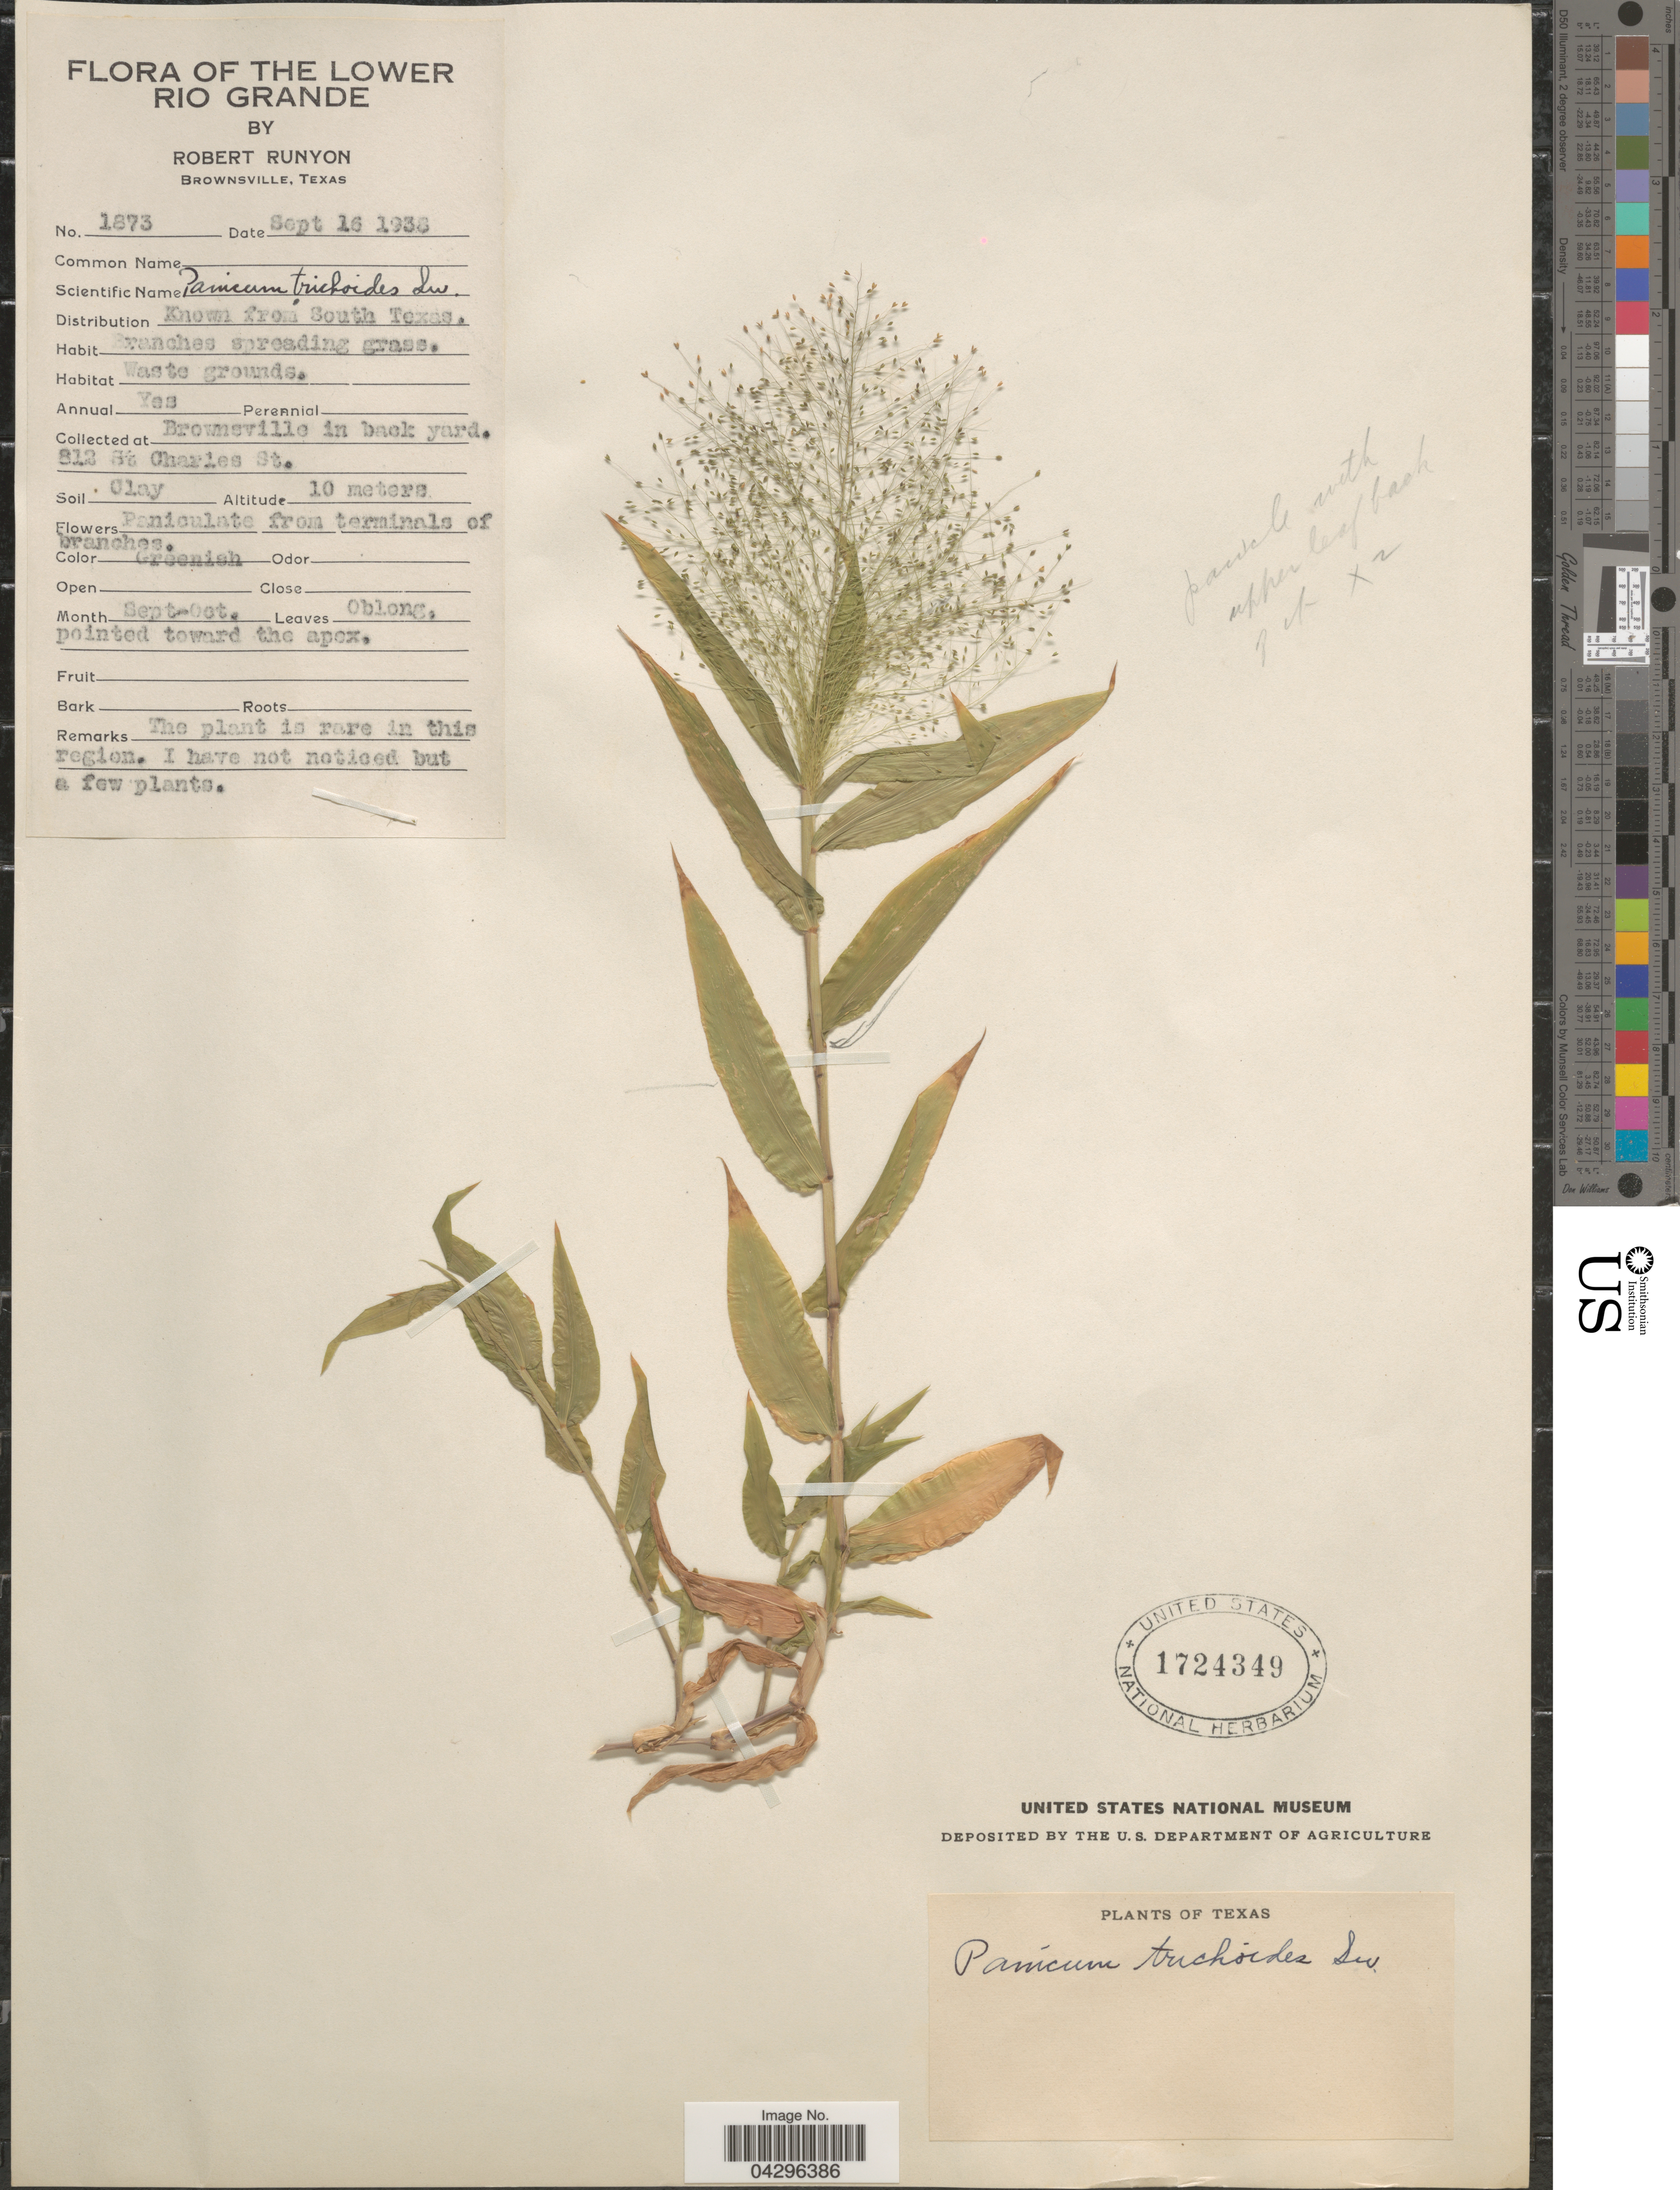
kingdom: Plantae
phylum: Tracheophyta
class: Liliopsida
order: Poales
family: Poaceae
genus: Panicum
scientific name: Panicum trichoides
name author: Sw.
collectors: R. Runyon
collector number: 1873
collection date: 1938-09-16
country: United States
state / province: Texas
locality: The Lower Rio Grande. Brownsville in back yard. 812 St Charles St.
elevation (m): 10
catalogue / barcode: US 1724349